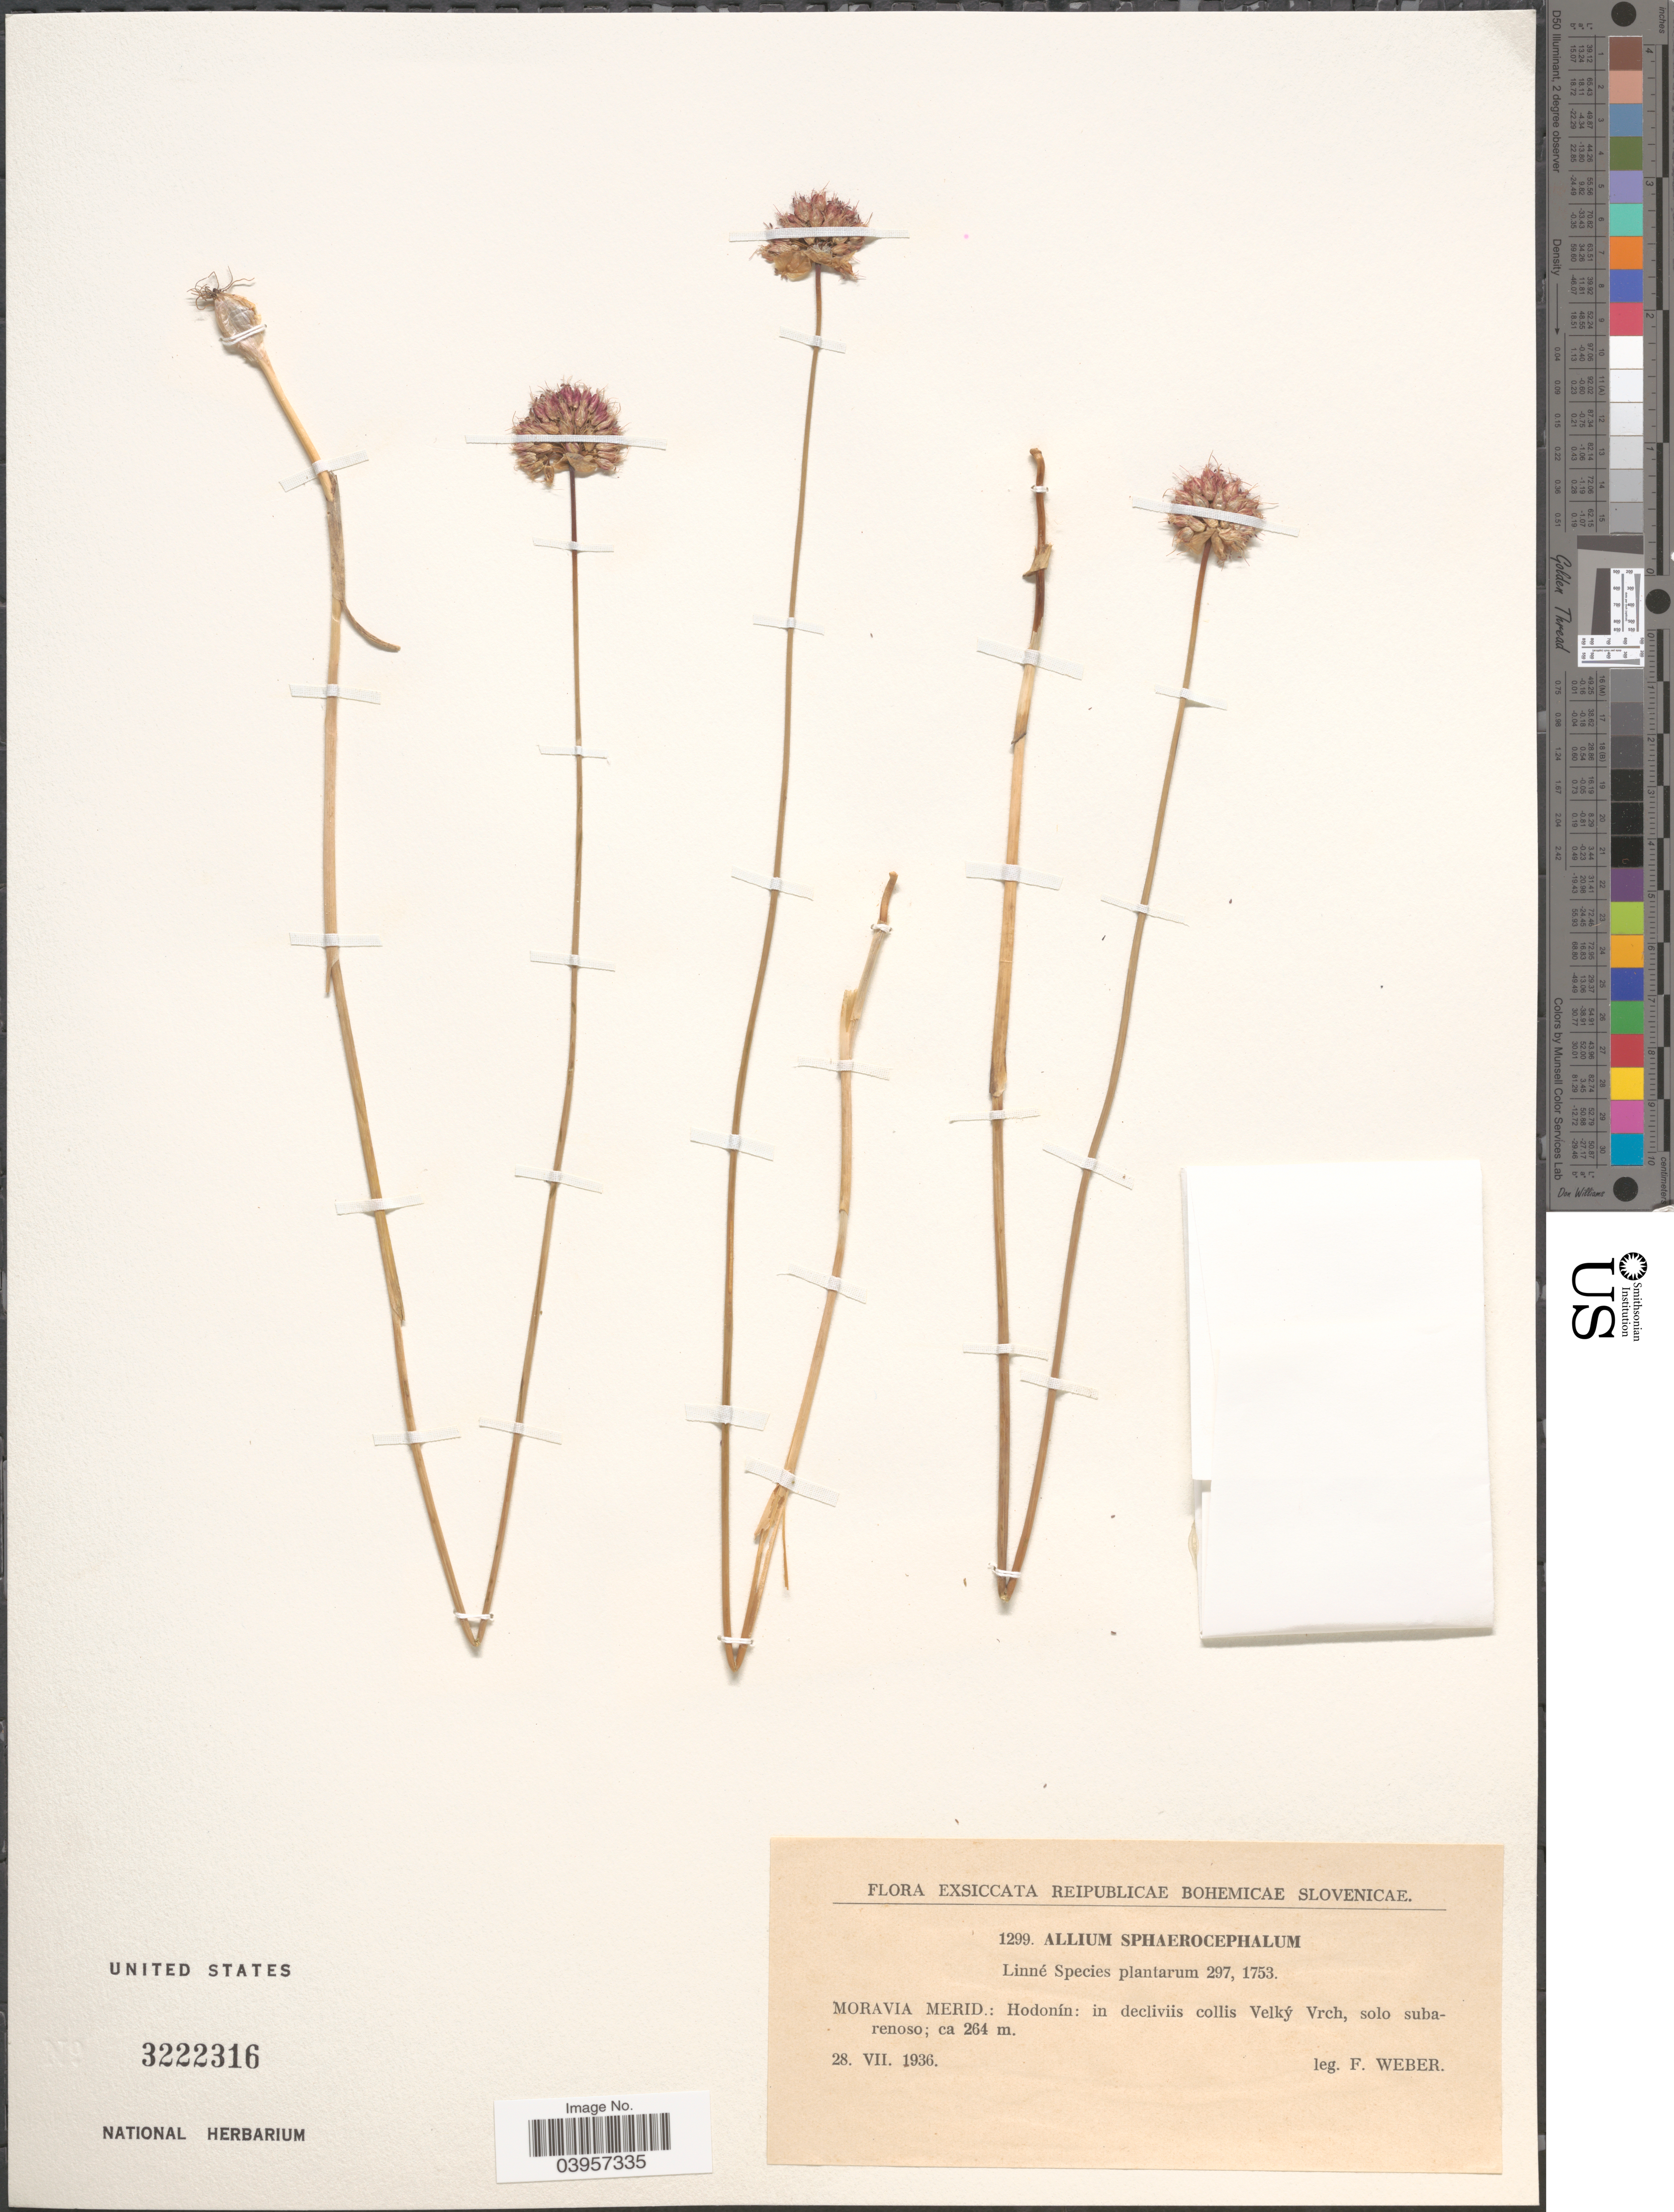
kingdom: Plantae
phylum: Tracheophyta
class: Liliopsida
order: Asparagales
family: Amaryllidaceae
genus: Allium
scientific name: Allium sphaerocephalum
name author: L.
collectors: F. Weber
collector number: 1299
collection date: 1936-07-28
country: Slovakia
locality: Moravia Merid.: Hodonín: in decliviis collis Velký Vrch, solo subarenoso.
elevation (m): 264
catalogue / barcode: US 3222316